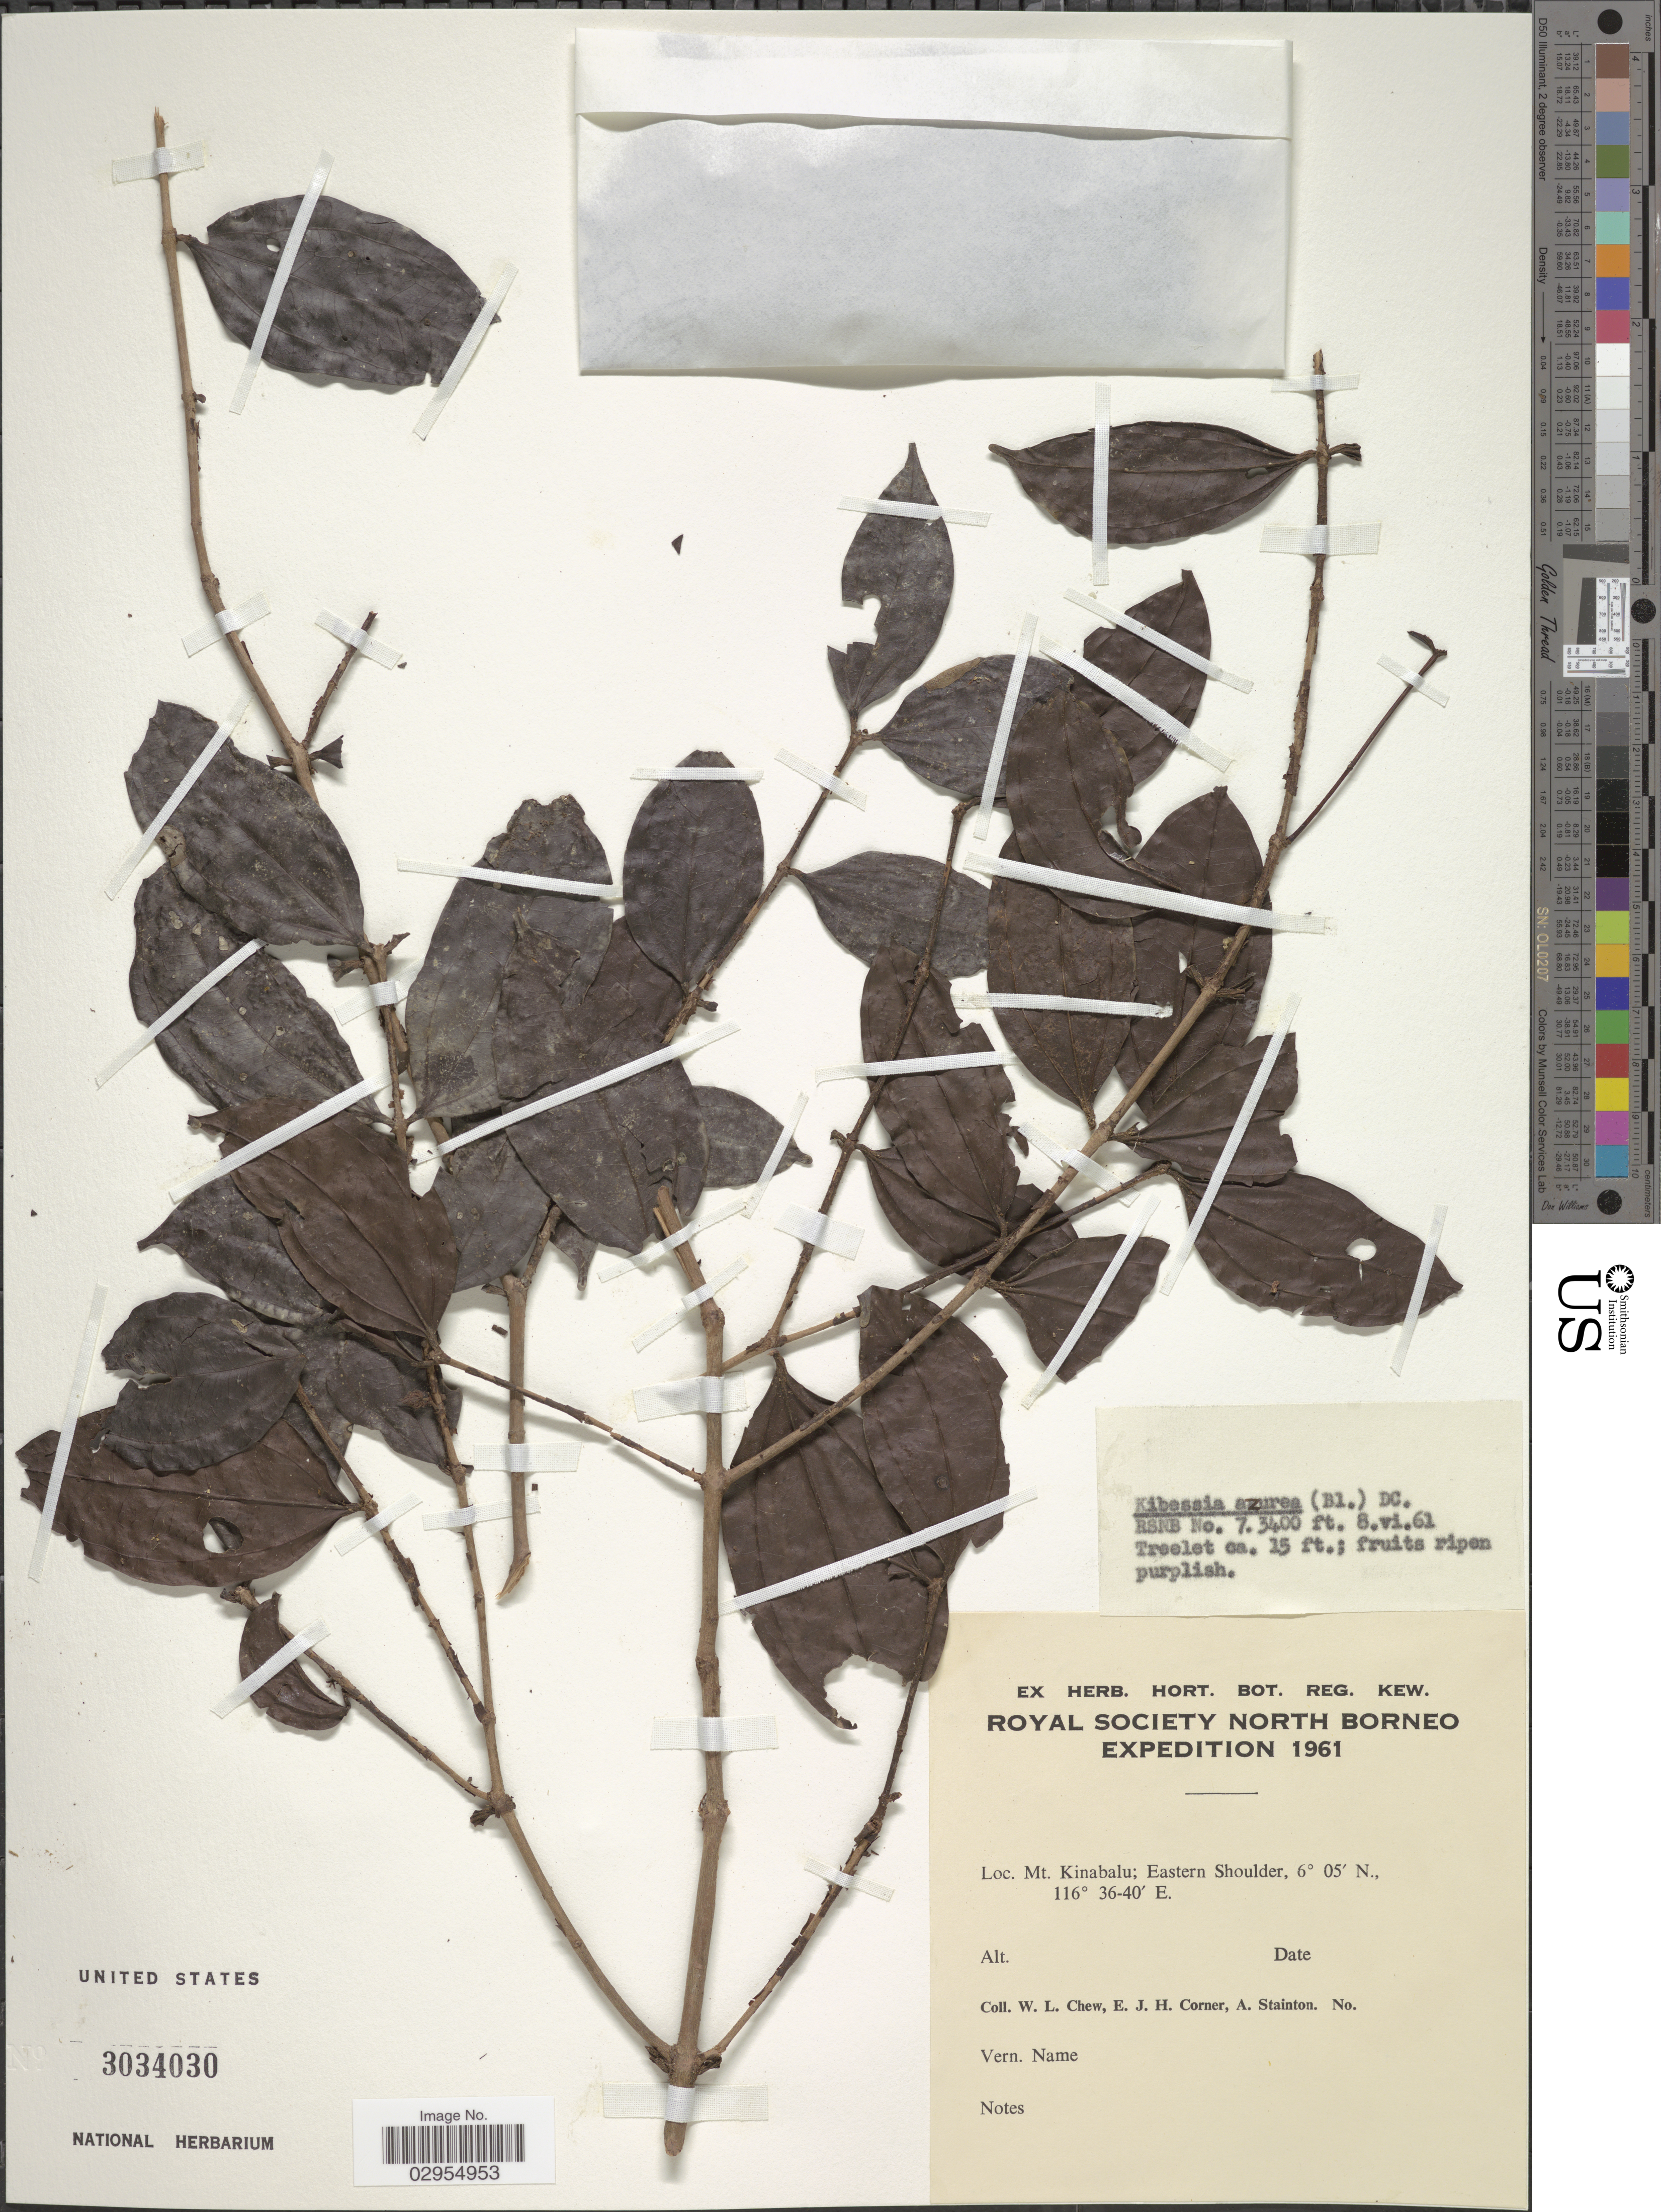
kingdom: Plantae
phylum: Tracheophyta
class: Magnoliopsida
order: Myrtales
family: Melastomataceae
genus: Pternandra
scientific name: Pternandra azurea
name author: (Blume) Burkill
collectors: W. Chew, E. Corner & A. Stainton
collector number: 7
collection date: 1961-06-08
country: Malaysia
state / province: Sabah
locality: Mt. Kinabalu; Eastern Shoulder.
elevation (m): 1036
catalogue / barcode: US 3034030